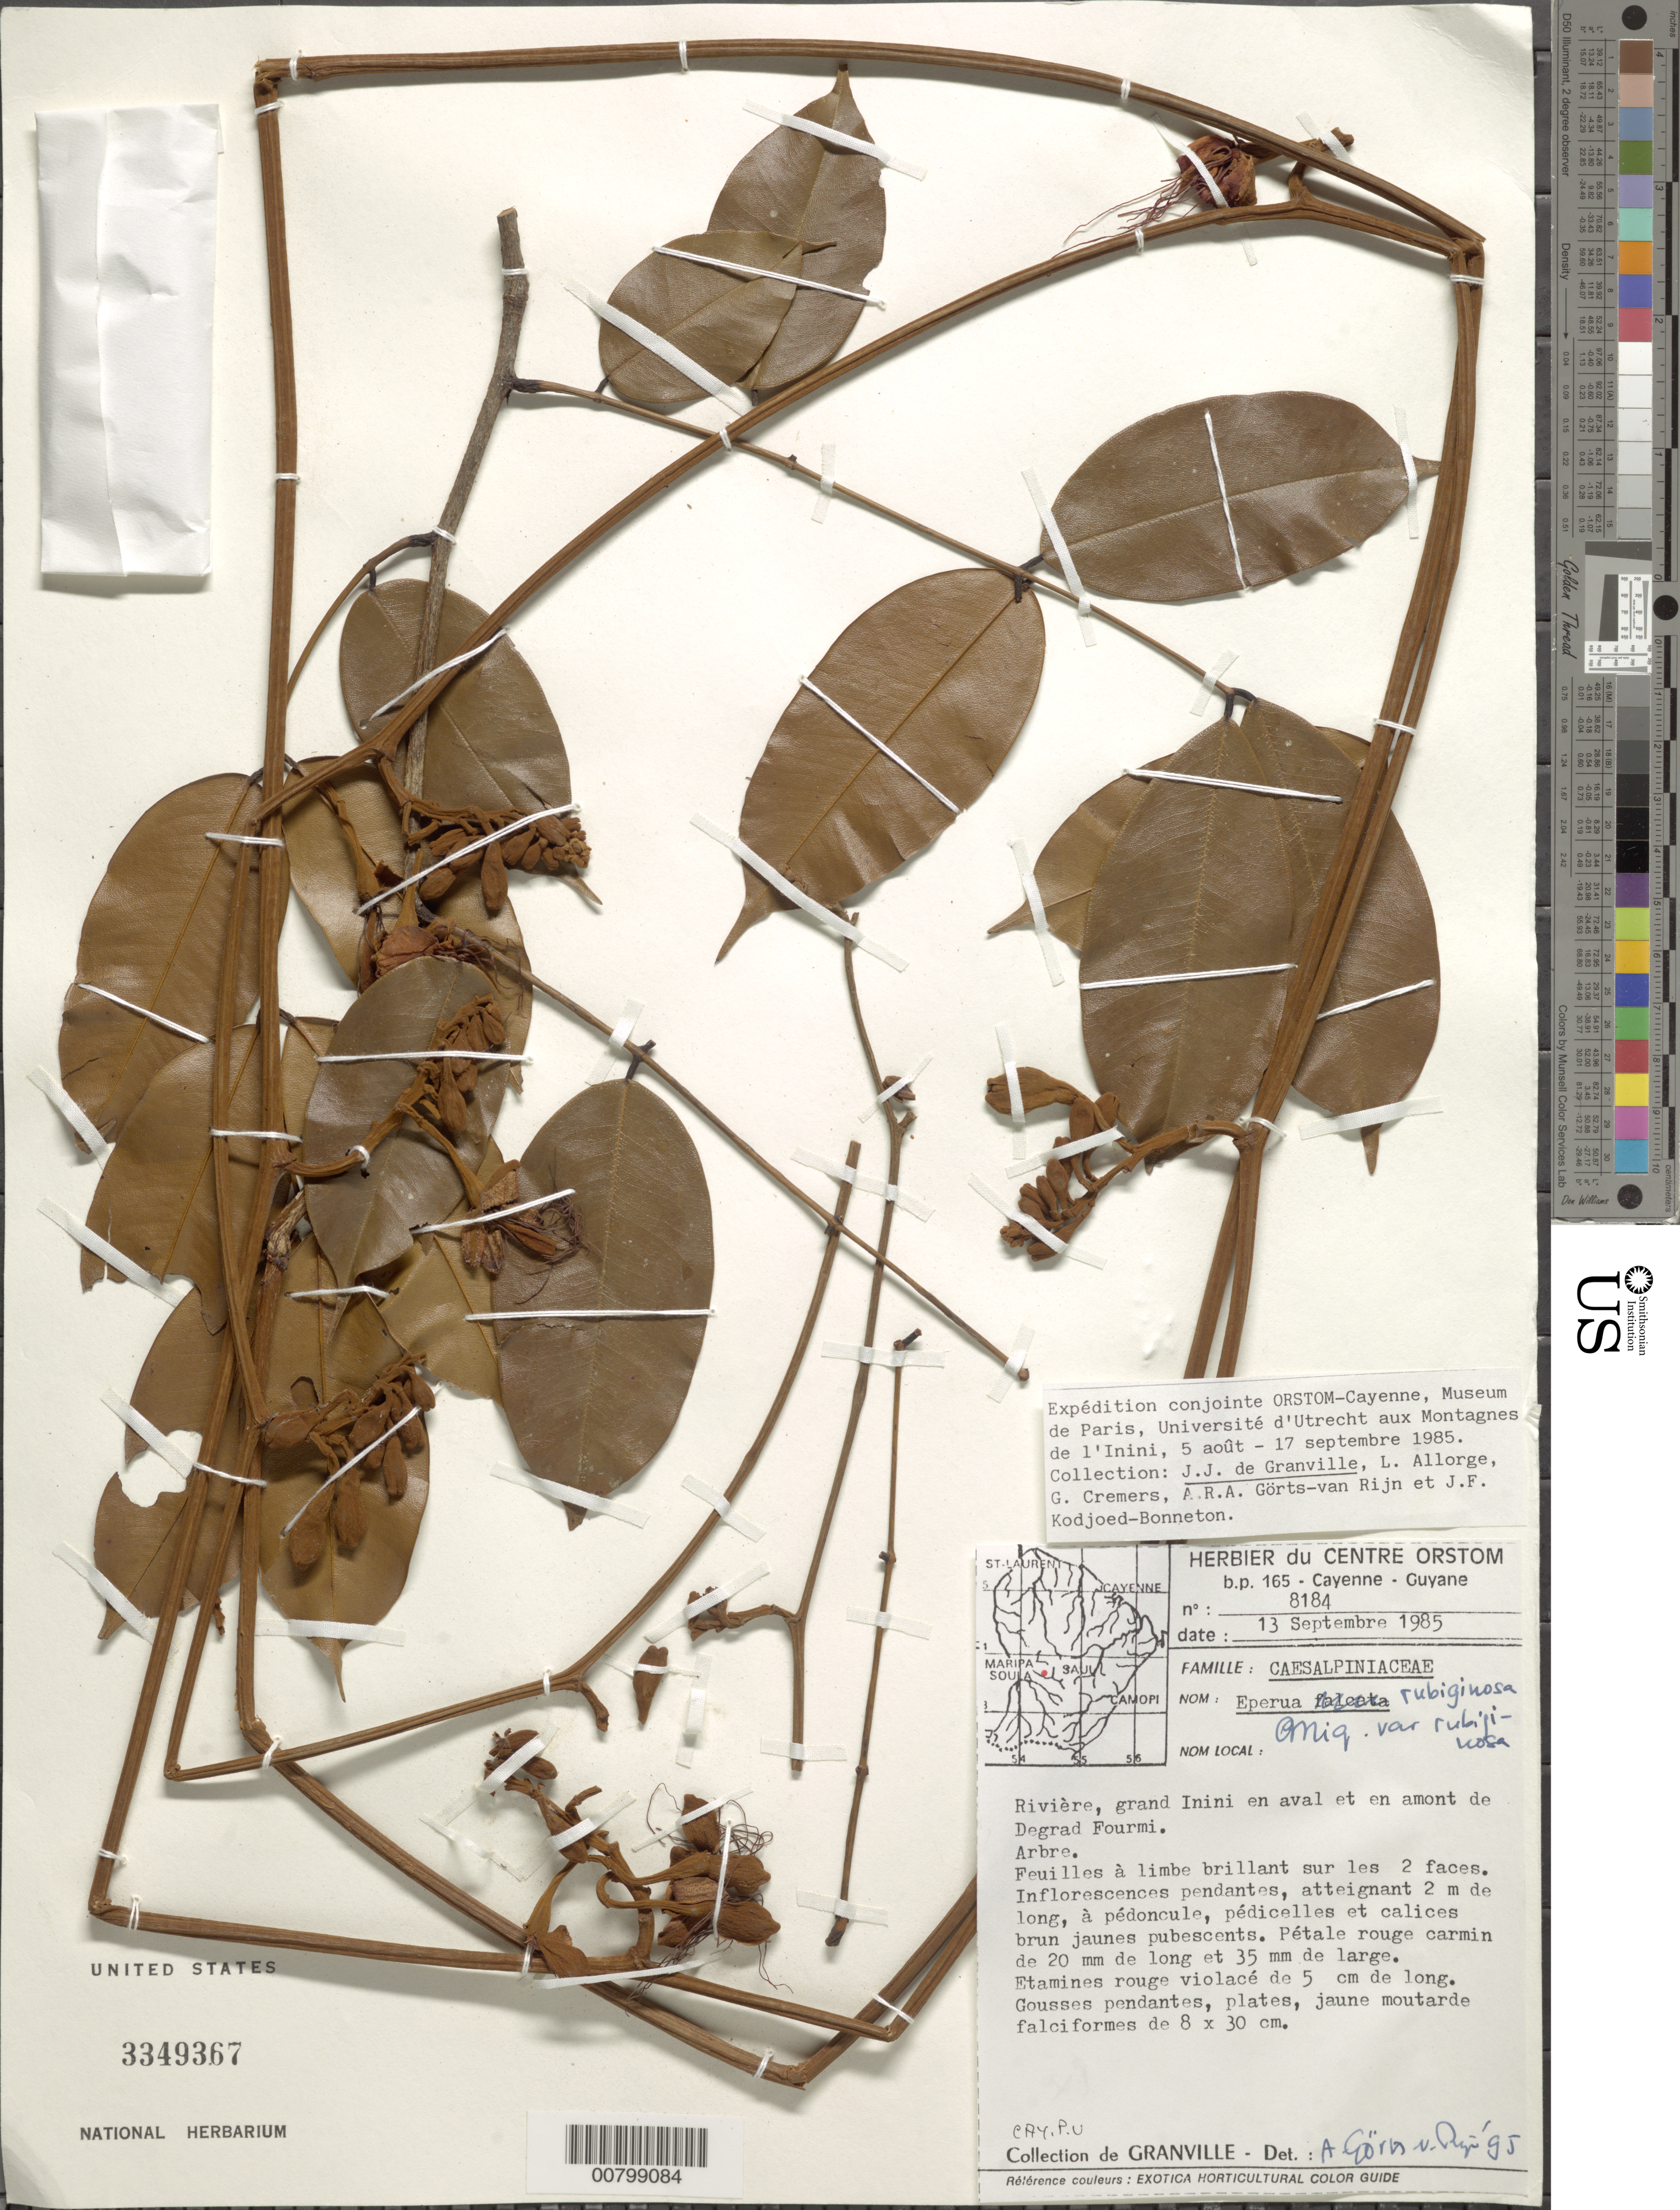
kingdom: Plantae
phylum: Tracheophyta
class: Magnoliopsida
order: Fabales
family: Fabaceae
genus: Eperua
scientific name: Eperua rubiginosa var. rubiginosa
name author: Miq.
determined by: Fortes, E. A.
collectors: J.-J. de Granville, L. Allorge, G. Cremers, A. .R. A. Görts-van Rijn & J. Kodjoed-Bonneton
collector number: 8184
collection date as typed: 13-Sep-85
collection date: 1985-09-13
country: French Guiana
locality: Montagnes Bellevue de l'Inini, Rivière Grand Inini en aval et en amont de Dégrad Fourmi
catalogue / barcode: US 3349367